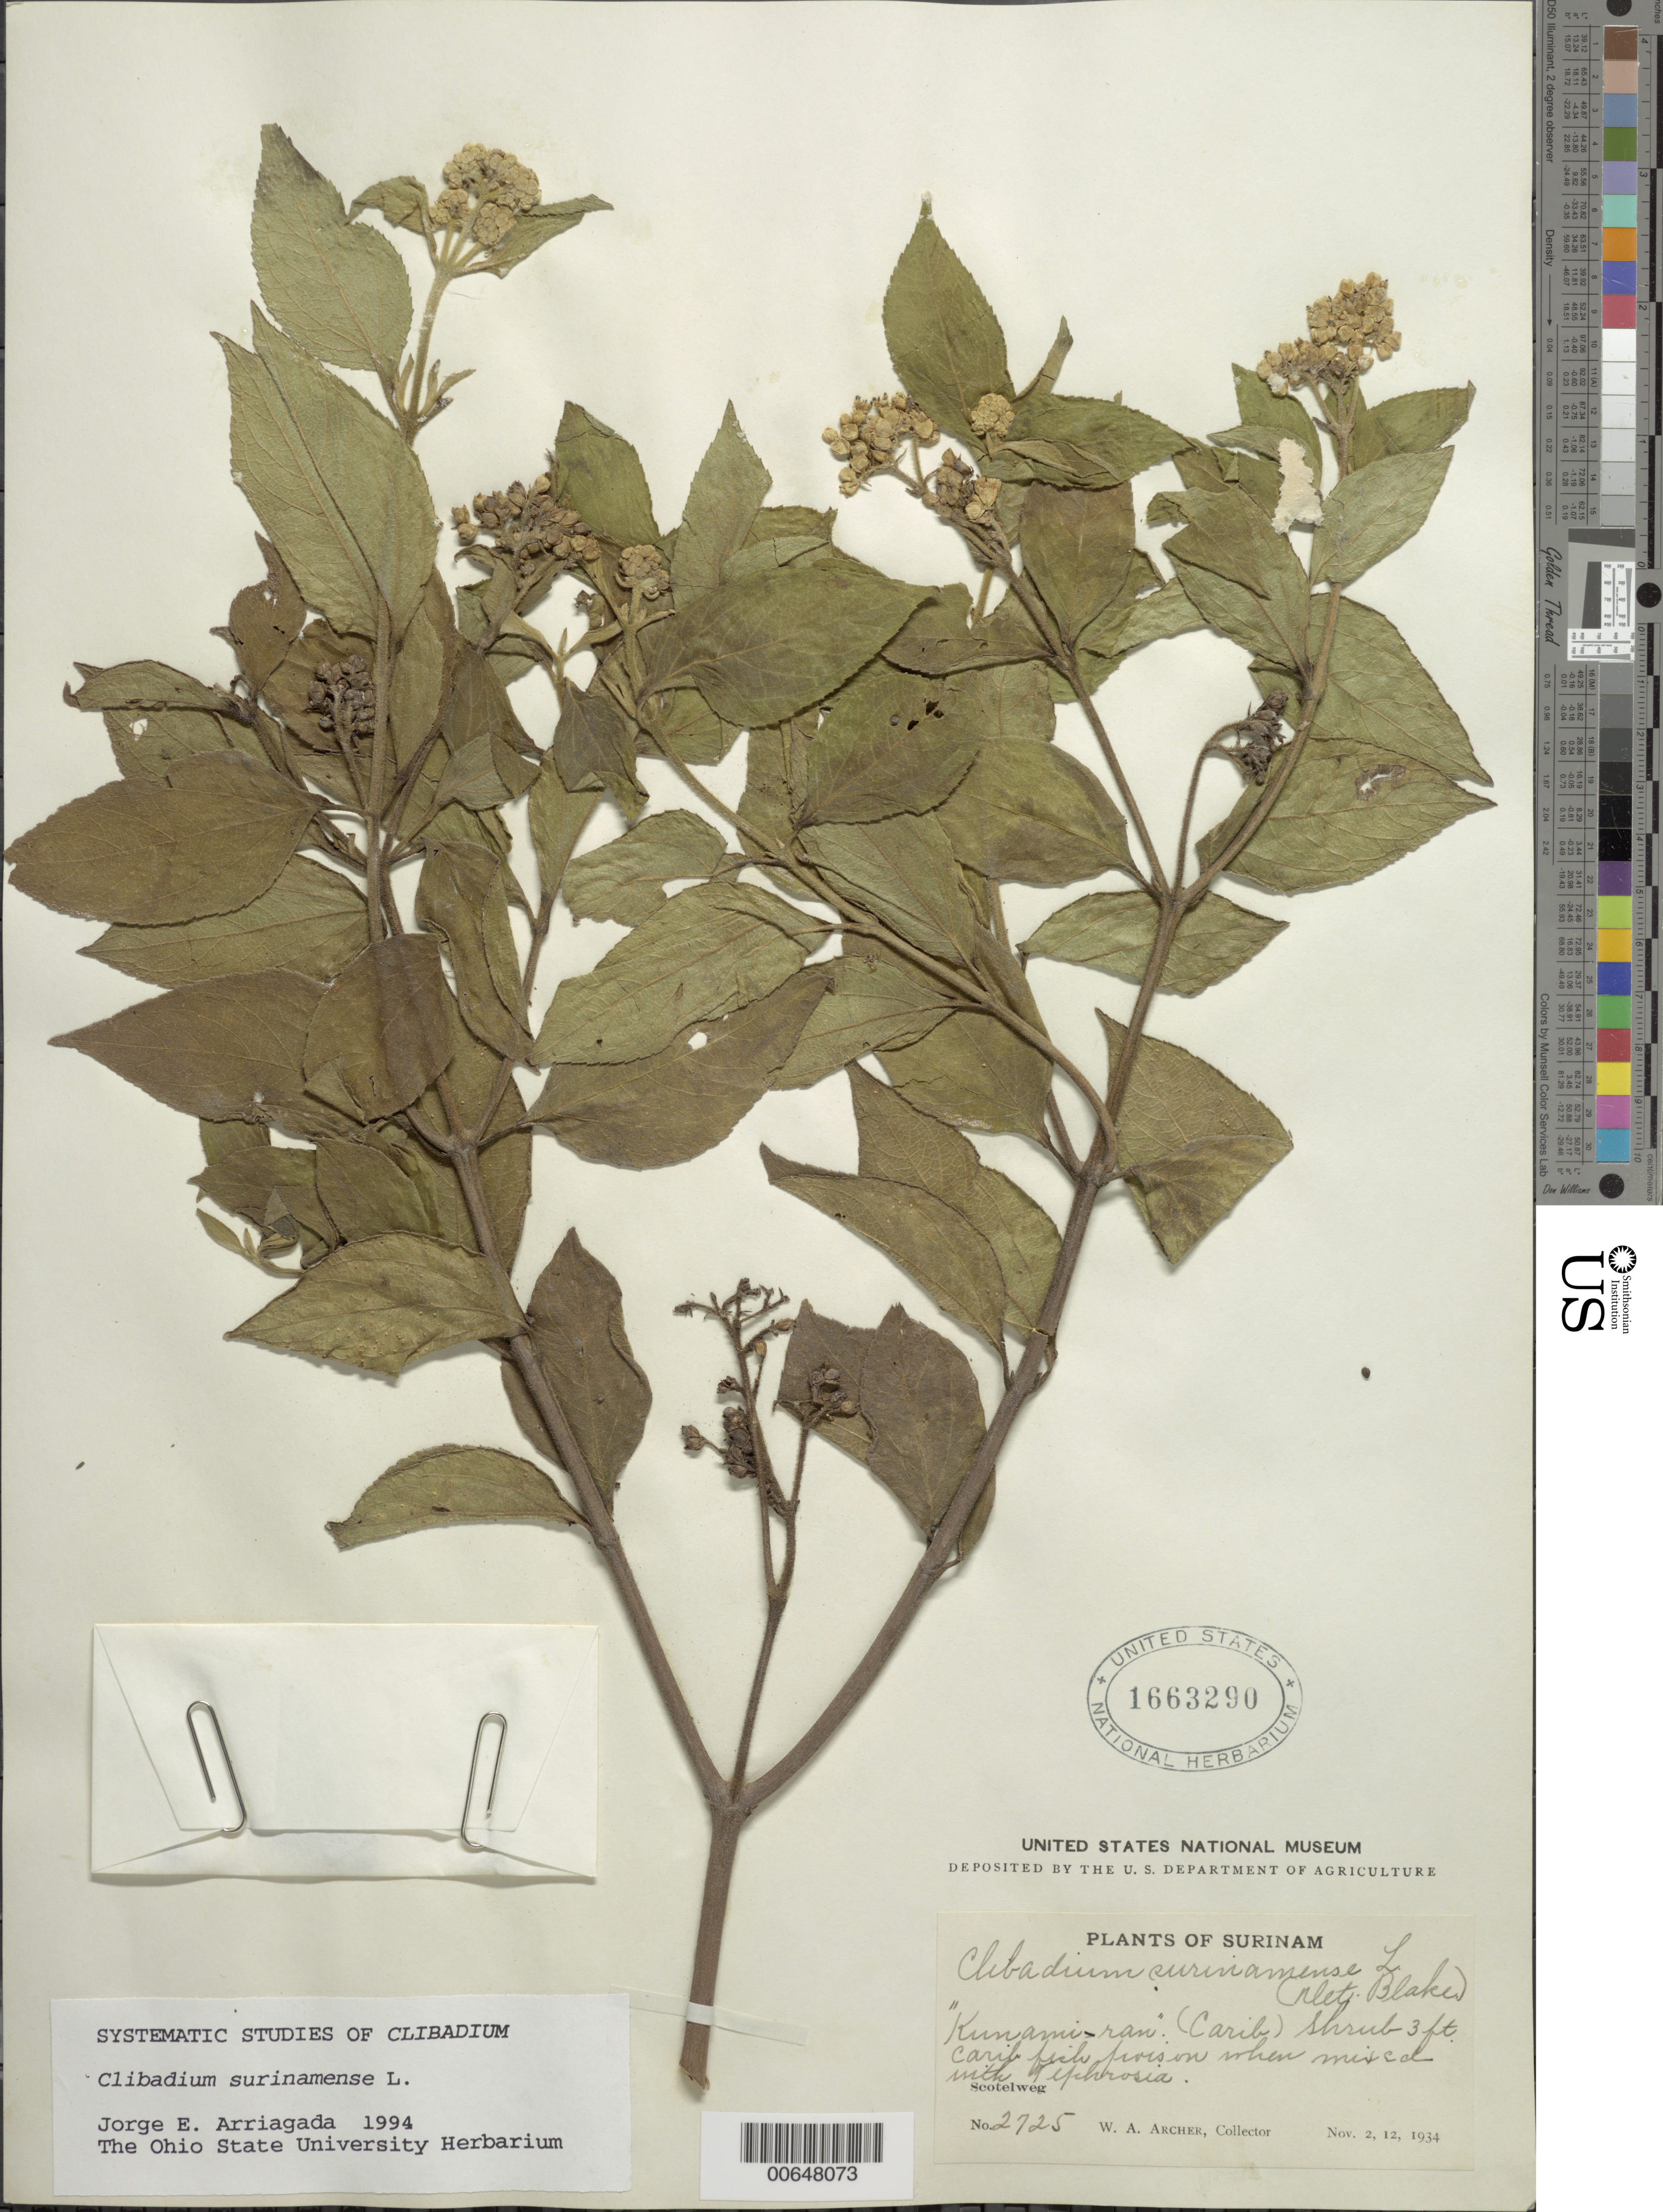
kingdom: Plantae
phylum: Tracheophyta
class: Magnoliopsida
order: Asterales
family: Asteraceae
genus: Clibadium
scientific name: Clibadium surinamense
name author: L.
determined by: Arriagada, J. E.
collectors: W. A. Archer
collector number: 2725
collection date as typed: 2-Nov-34 or 12-Nov-34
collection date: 1934-11-02 or 1934-11-12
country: Suriname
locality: Scotelweg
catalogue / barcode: US 1663290